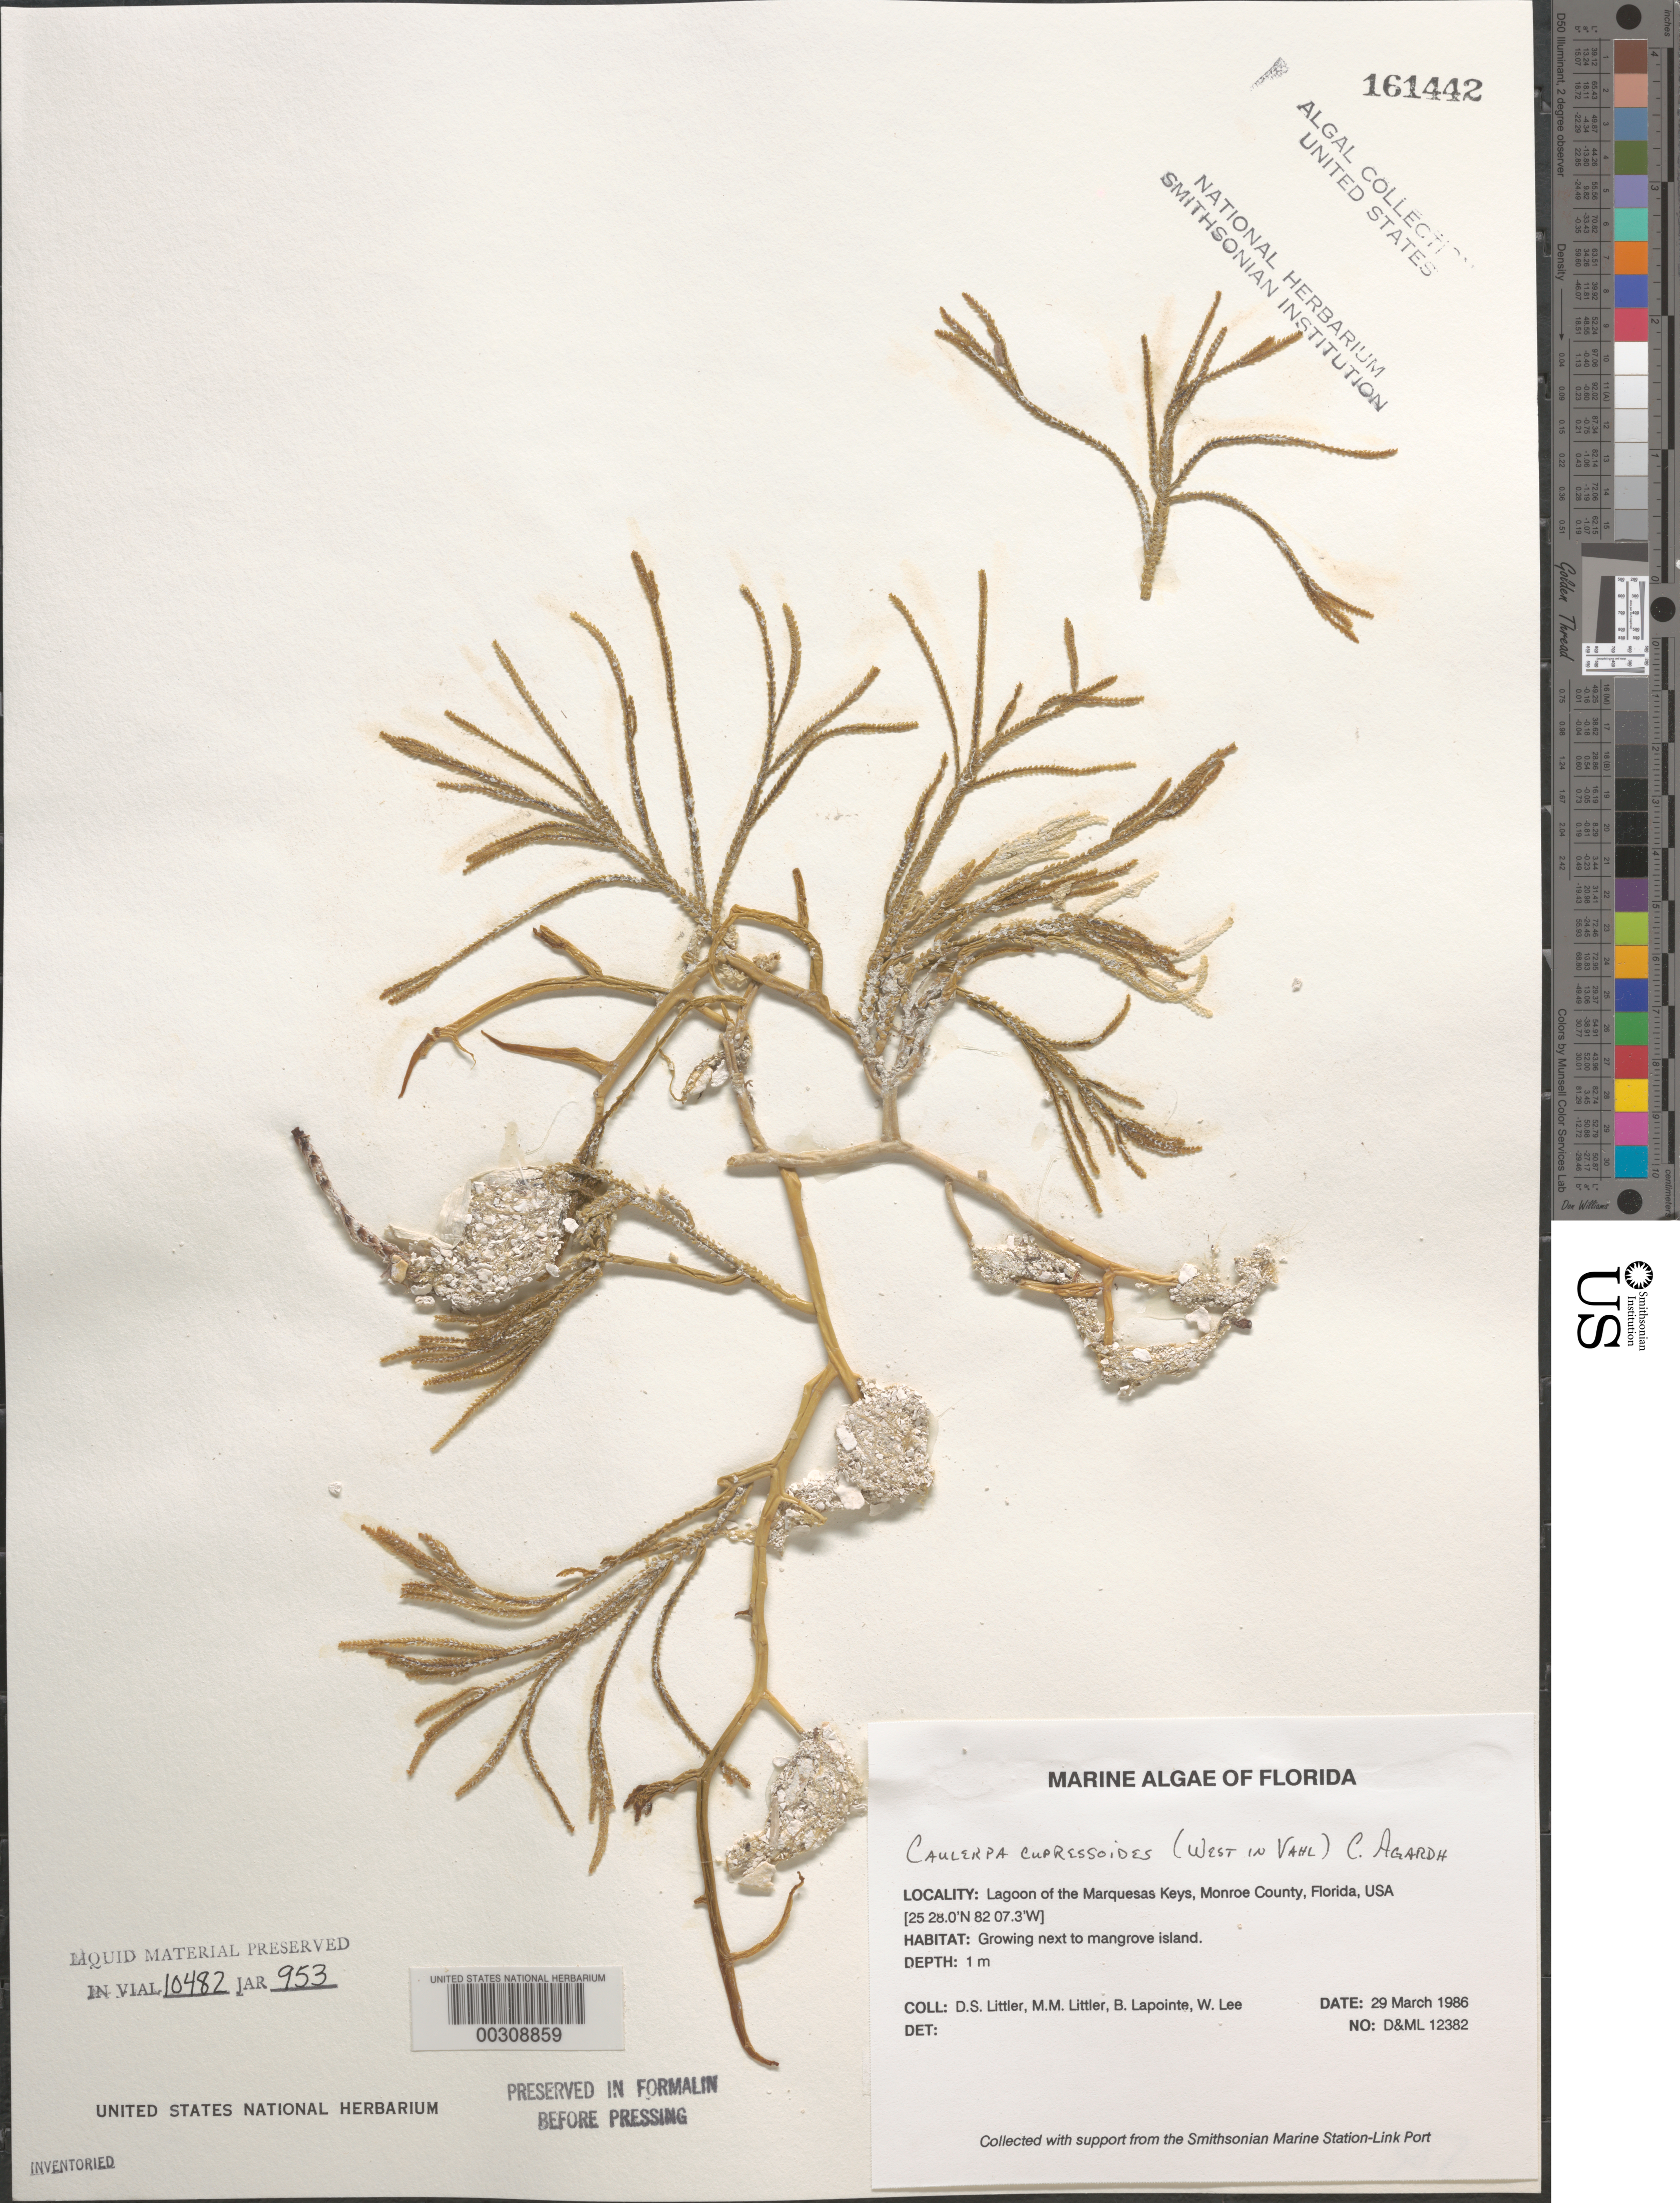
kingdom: Plantae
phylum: Chlorophyta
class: Ulvophyceae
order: Bryopsidales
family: Caulerpaceae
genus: Caulerpa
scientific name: Caulerpa cupressoides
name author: (Vahl) C. Agardh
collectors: D. S. Littler, M. M. Littler, B. Lapointe & W. Lee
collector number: D&ML 12382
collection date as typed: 29 Mar 1986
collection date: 1986-03-29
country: United States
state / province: Florida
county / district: Monroe County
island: Marquesas Keys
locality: Marquesas Keys lagoon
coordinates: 25 28.0' N, 82 07.3' W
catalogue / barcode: US 161442